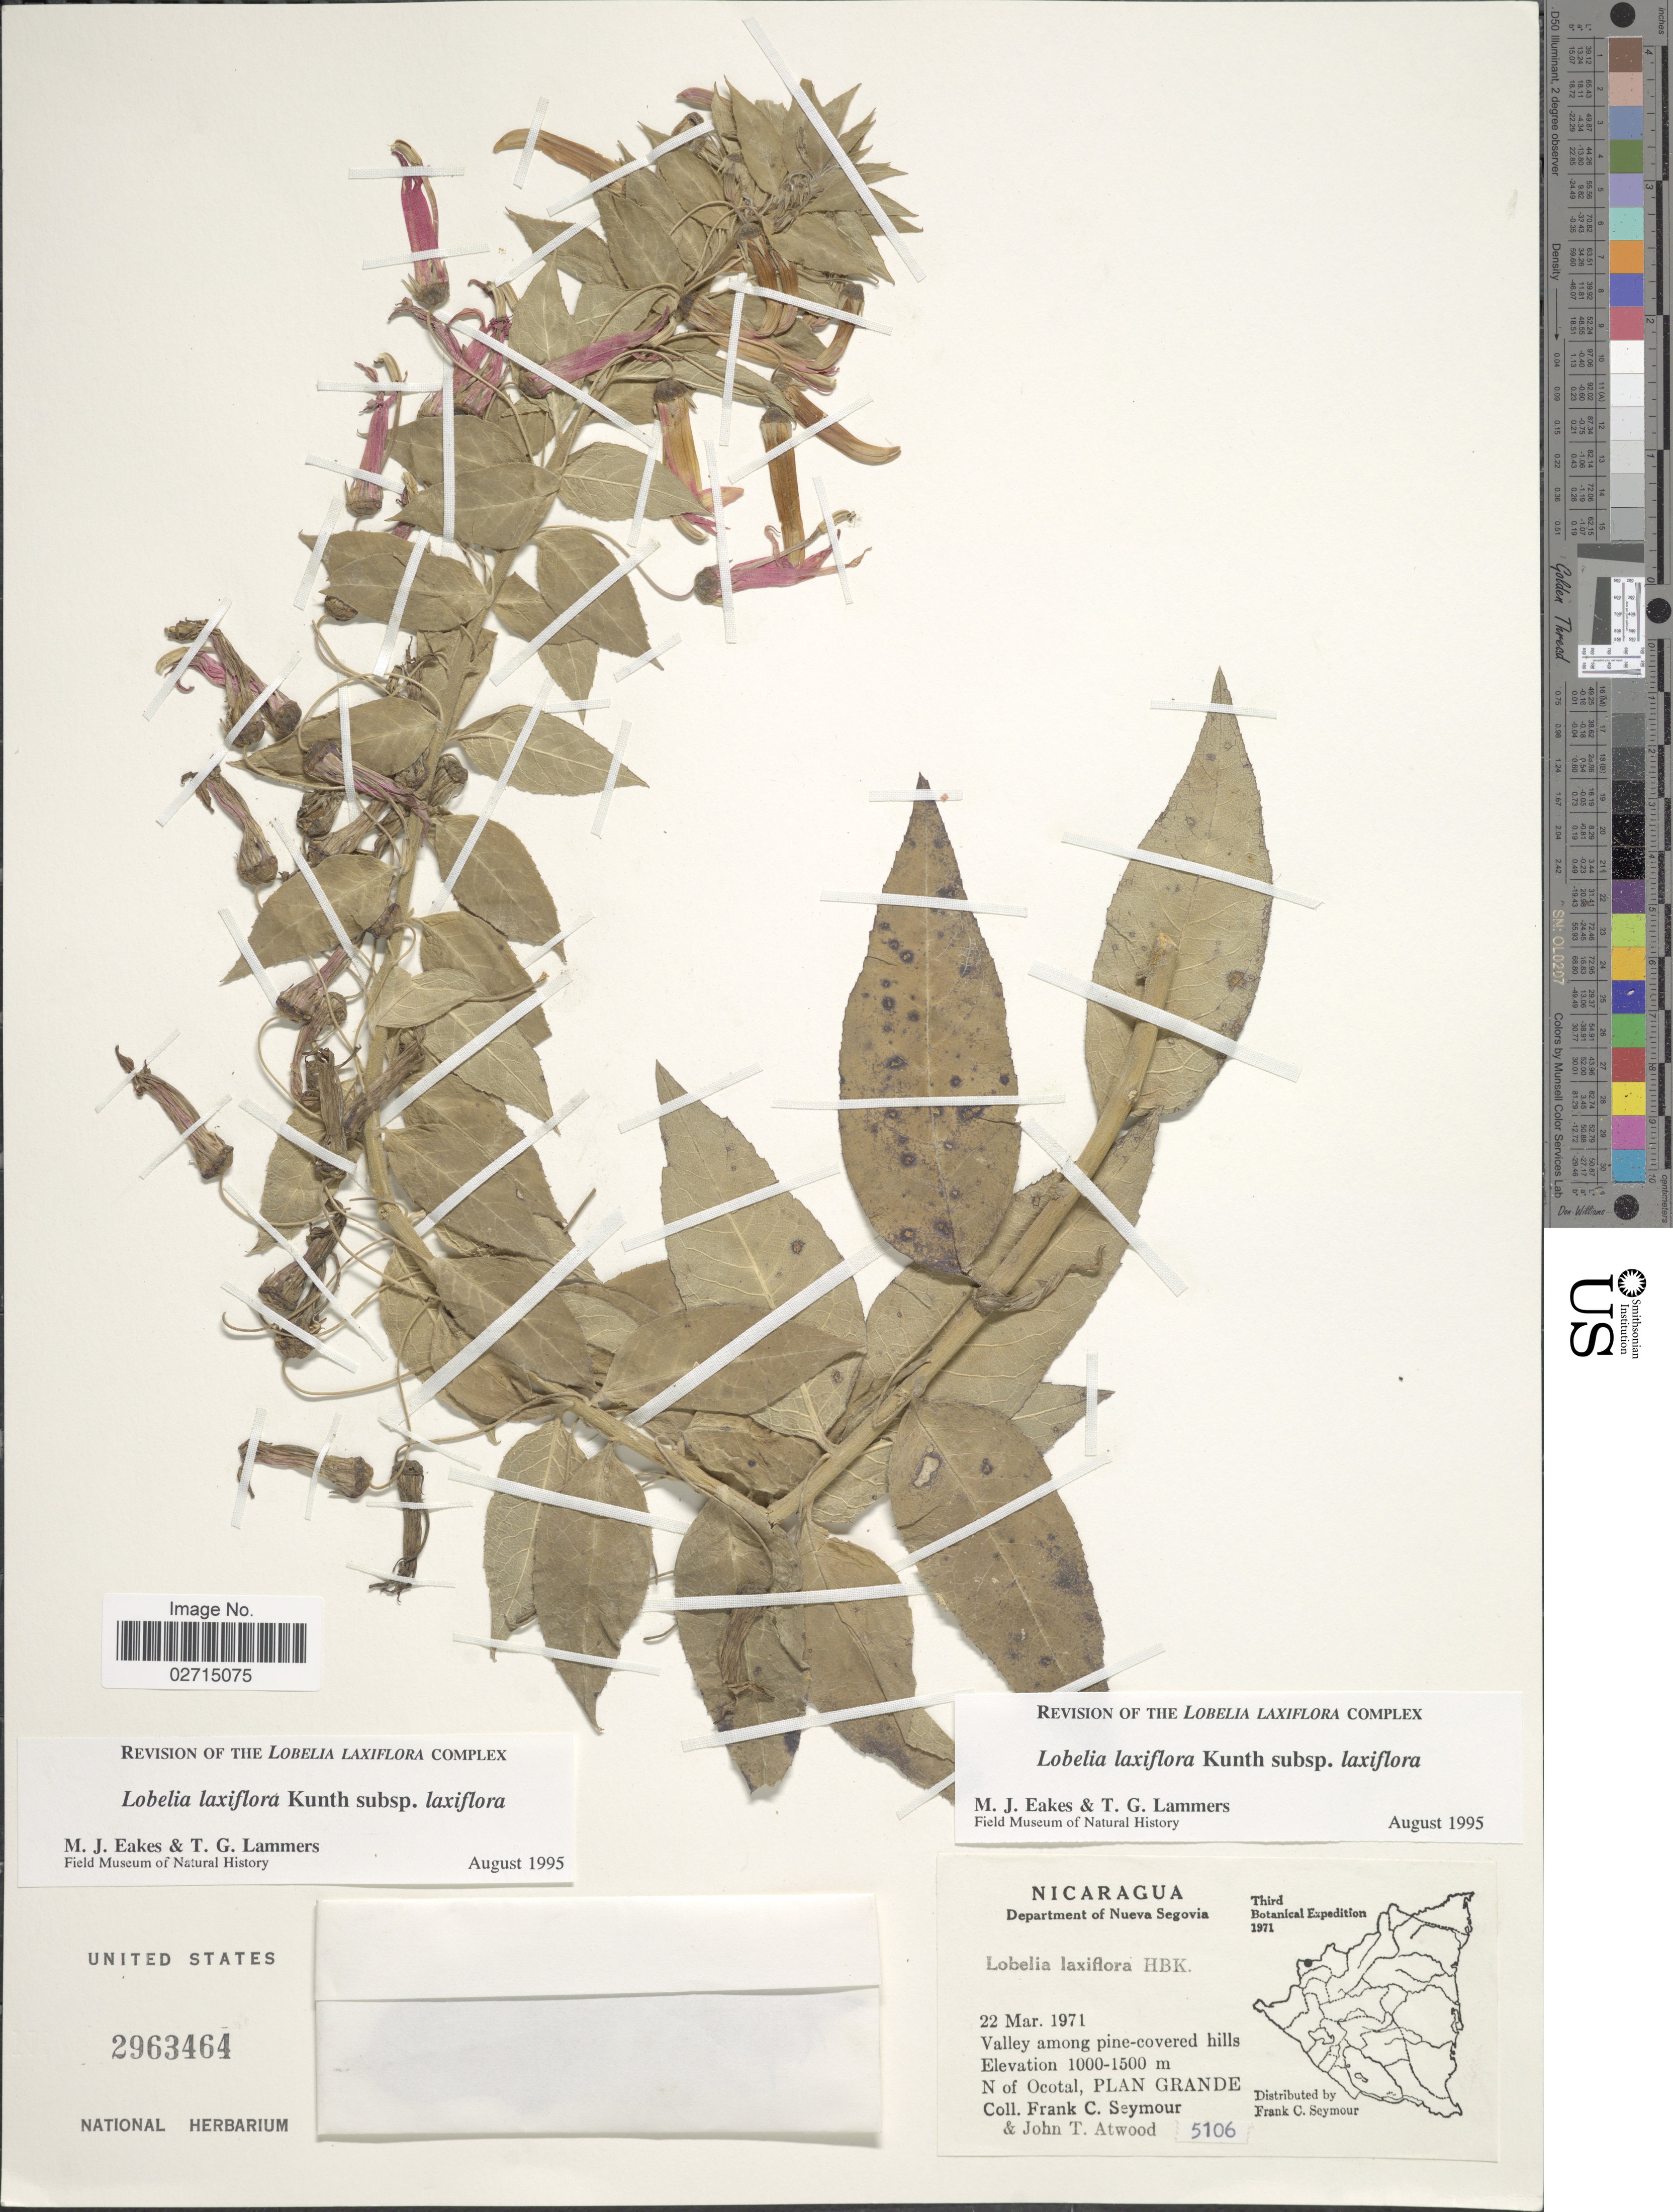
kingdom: Plantae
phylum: Tracheophyta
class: Magnoliopsida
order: Asterales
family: Campanulaceae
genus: Lobelia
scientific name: Lobelia laxiflora subsp. laxiflora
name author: Kunth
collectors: F. C. Seymour & J. T. Atwood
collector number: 5106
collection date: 1971-03-22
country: Nicaragua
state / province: Nueva Segovia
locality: Department of Nueva Segovia, Valley among pine-covered hills, N of Ocotal, Plan Grande.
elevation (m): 1000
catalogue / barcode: US 2963464